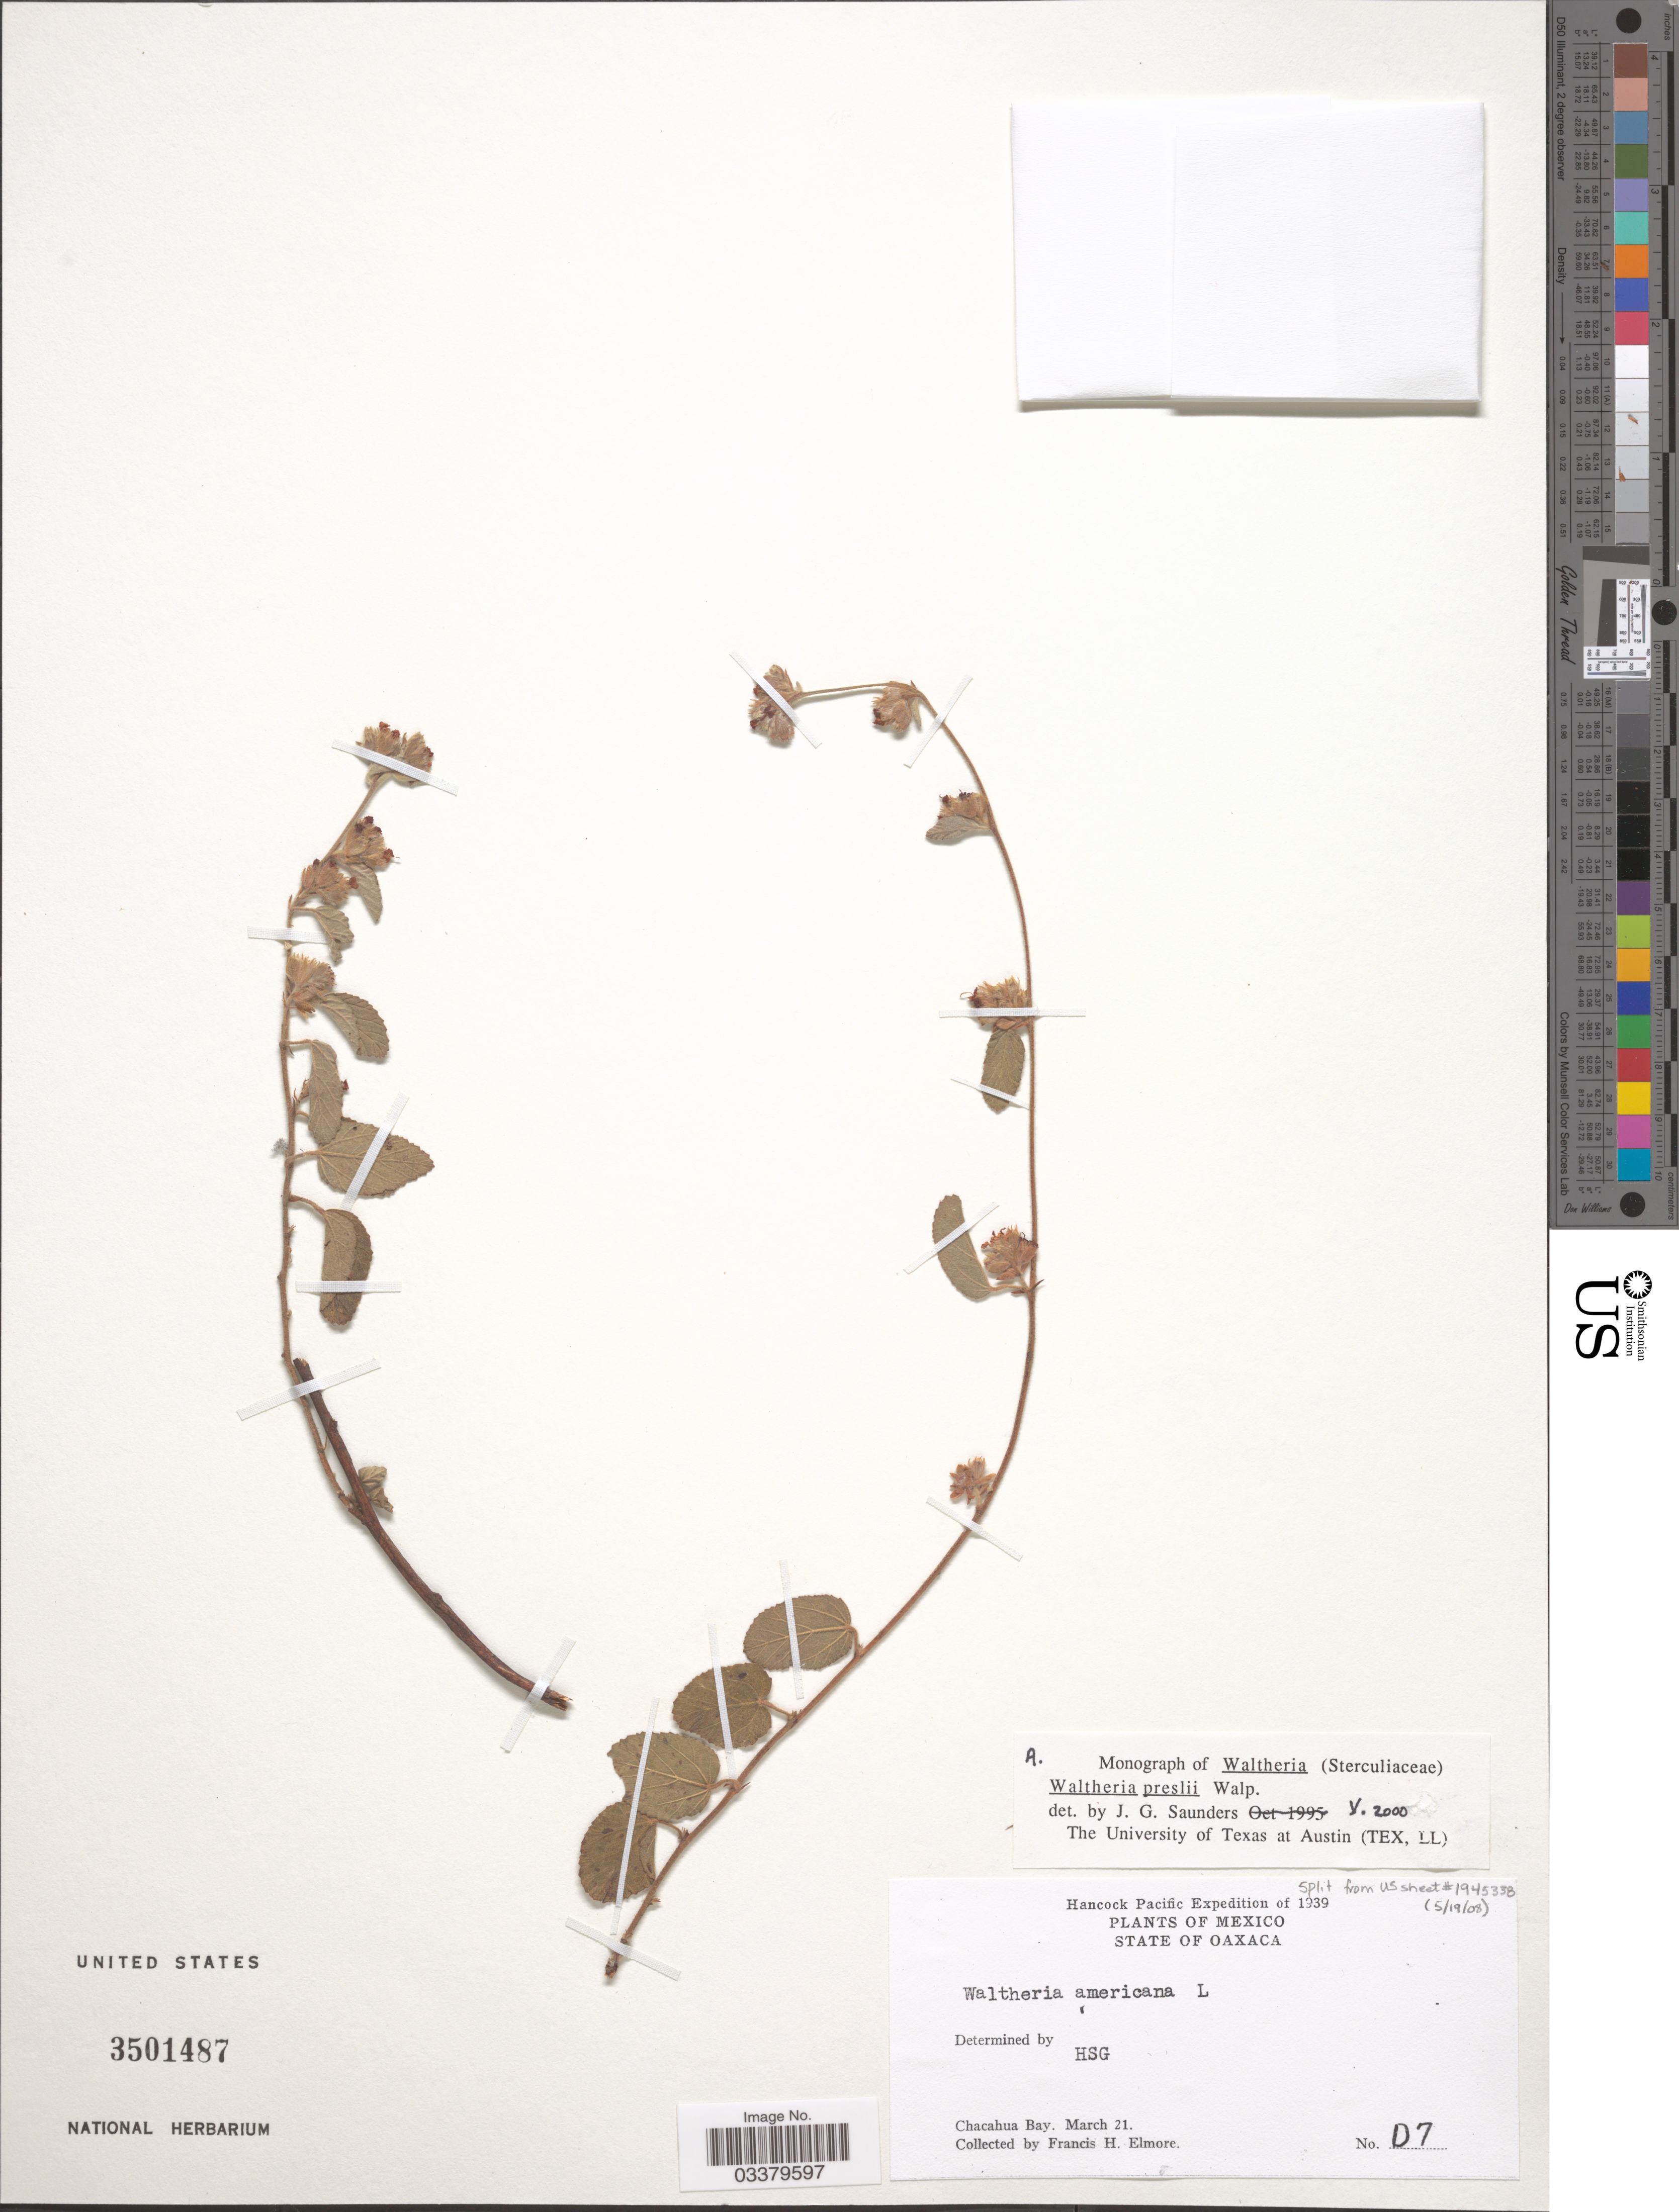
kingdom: Plantae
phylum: Tracheophyta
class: Magnoliopsida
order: Malvales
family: Malvaceae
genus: Waltheria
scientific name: Waltheria preslii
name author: Walp.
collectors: F. H. Elmore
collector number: D7*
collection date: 1939-03-21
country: Mexico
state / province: Oaxaca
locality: Chacahua Bay.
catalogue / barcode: US 3501487